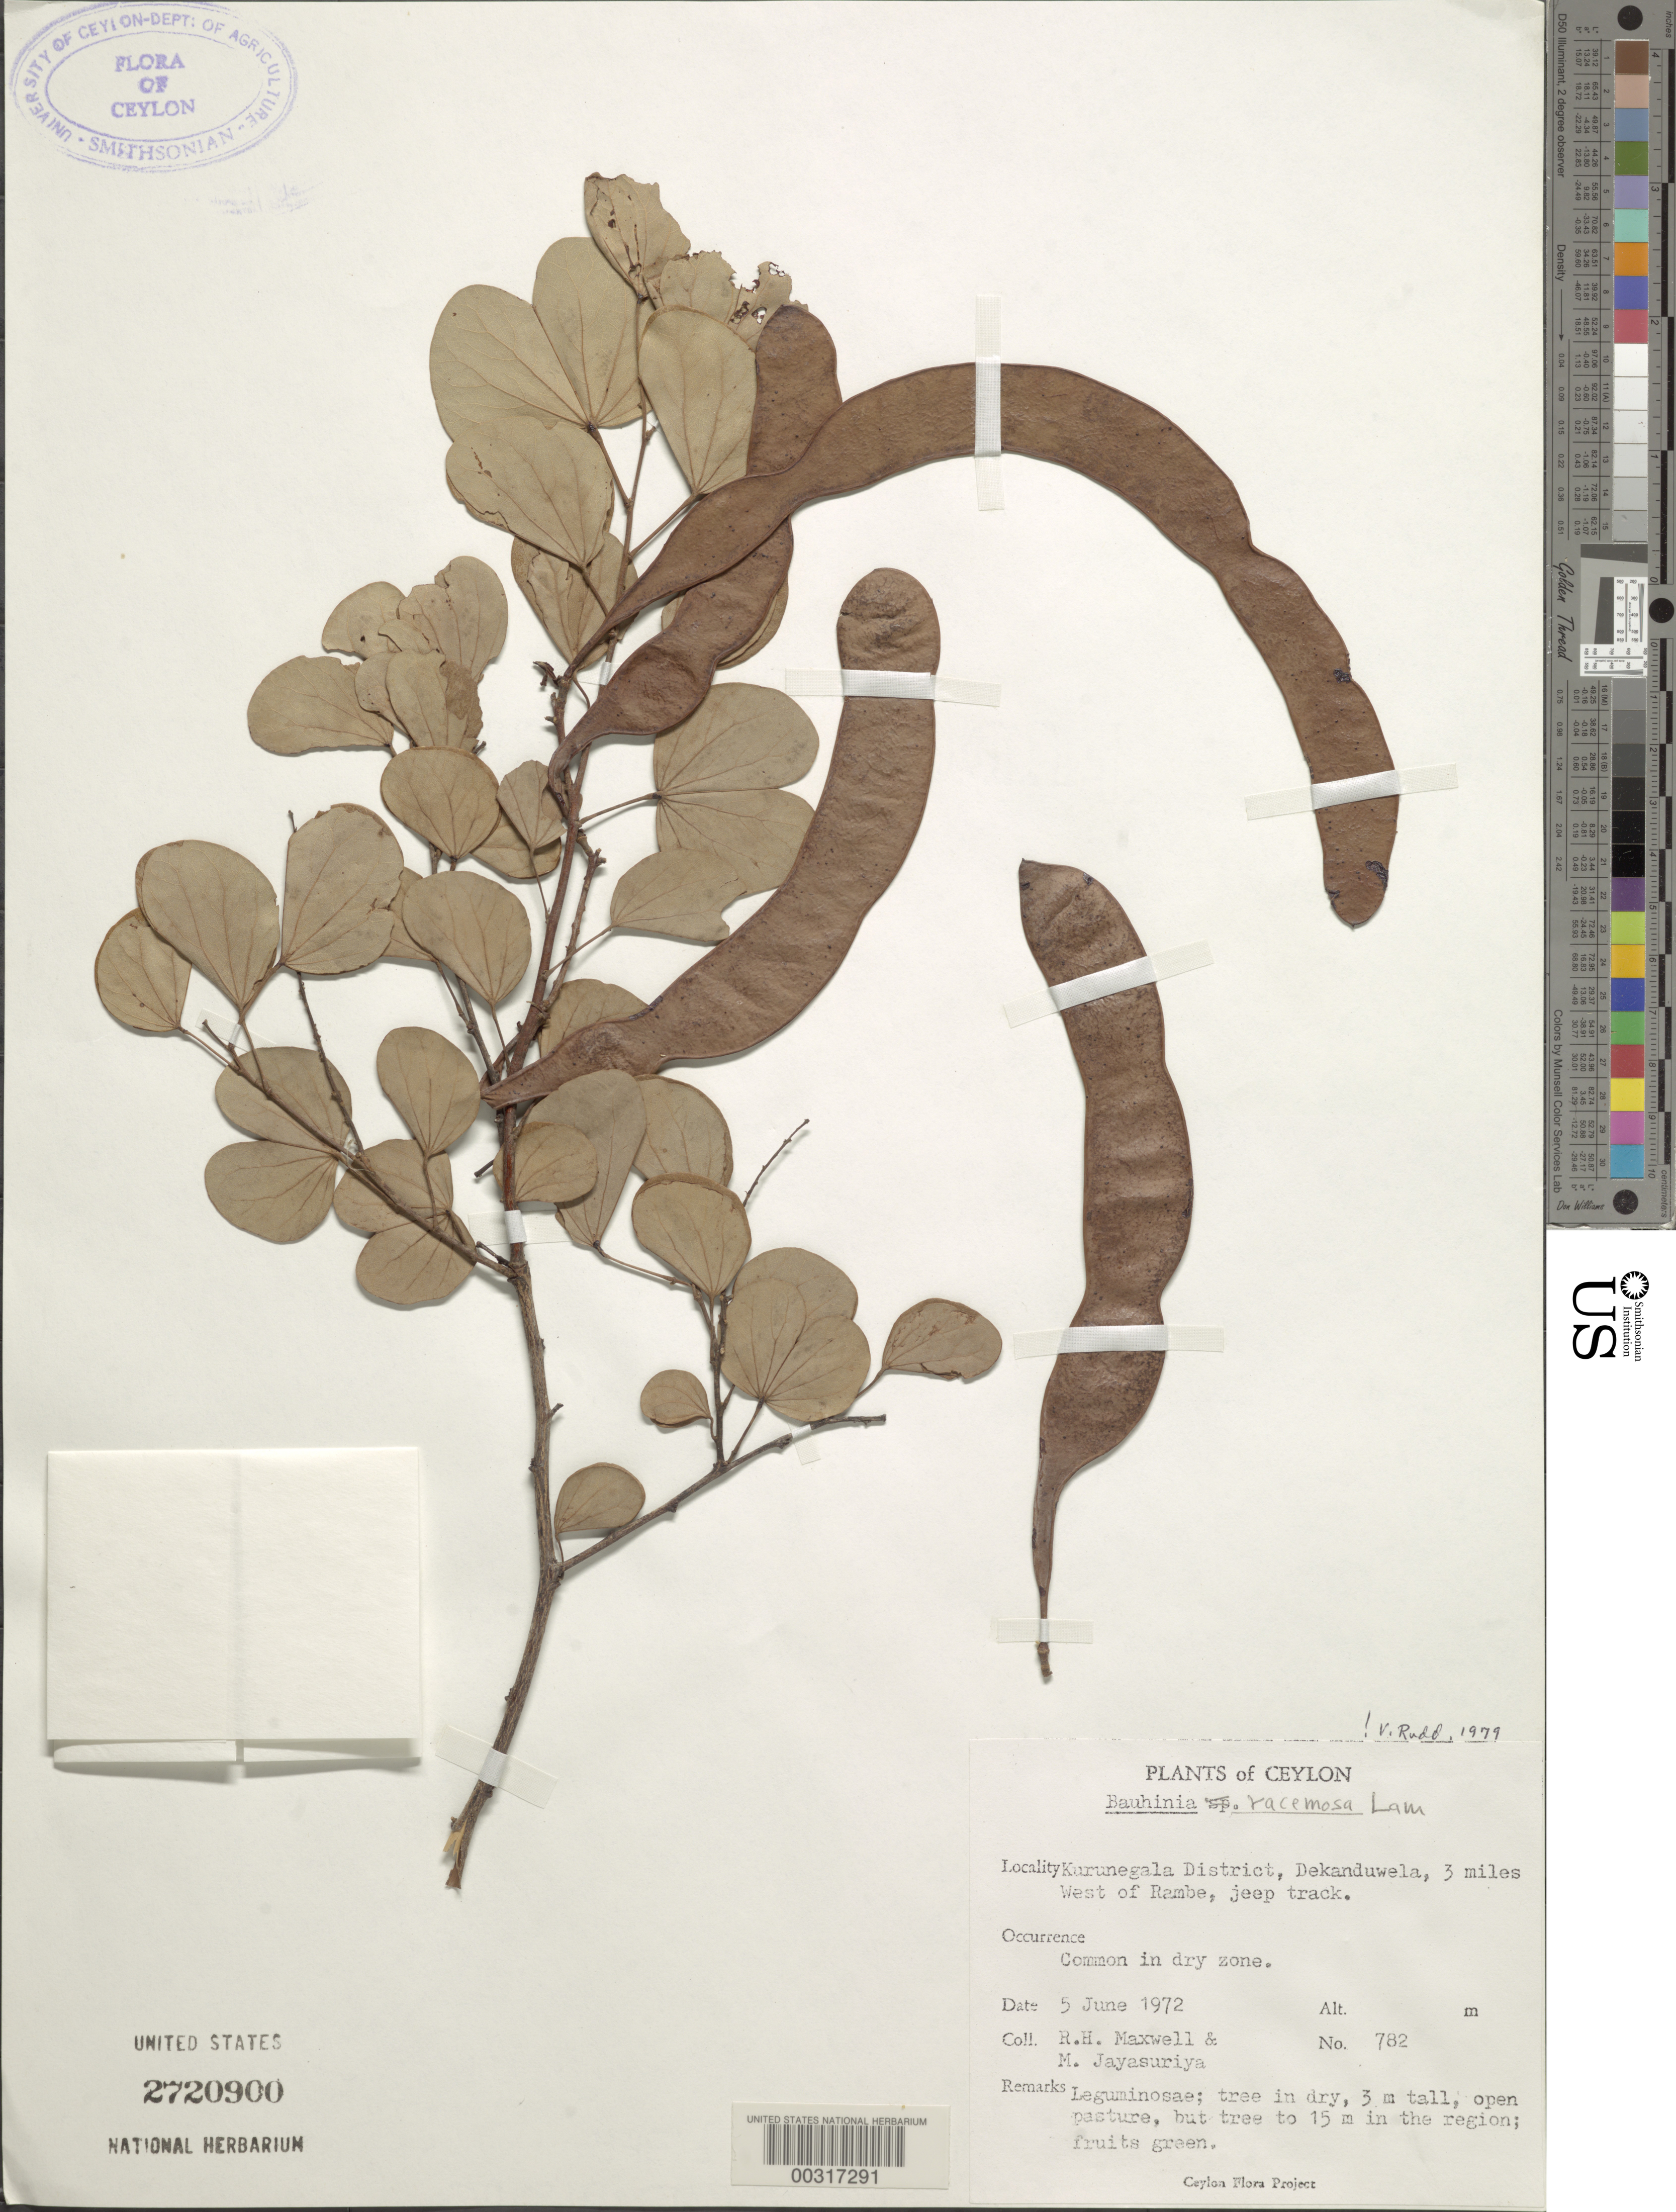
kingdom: Plantae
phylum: Tracheophyta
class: Magnoliopsida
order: Fabales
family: Fabaceae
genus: Bauhinia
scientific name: Bauhinia racemosa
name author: Lam.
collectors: R. H. Maxwell & A. H. Jayasuriya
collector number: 782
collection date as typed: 05 Jun 1972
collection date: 1972-06-05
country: Sri Lanka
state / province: North Western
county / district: Kurunegala Dist.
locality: Dekanduwela, 3 mi w of rambe, jeep track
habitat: In dry zone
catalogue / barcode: US 2720900